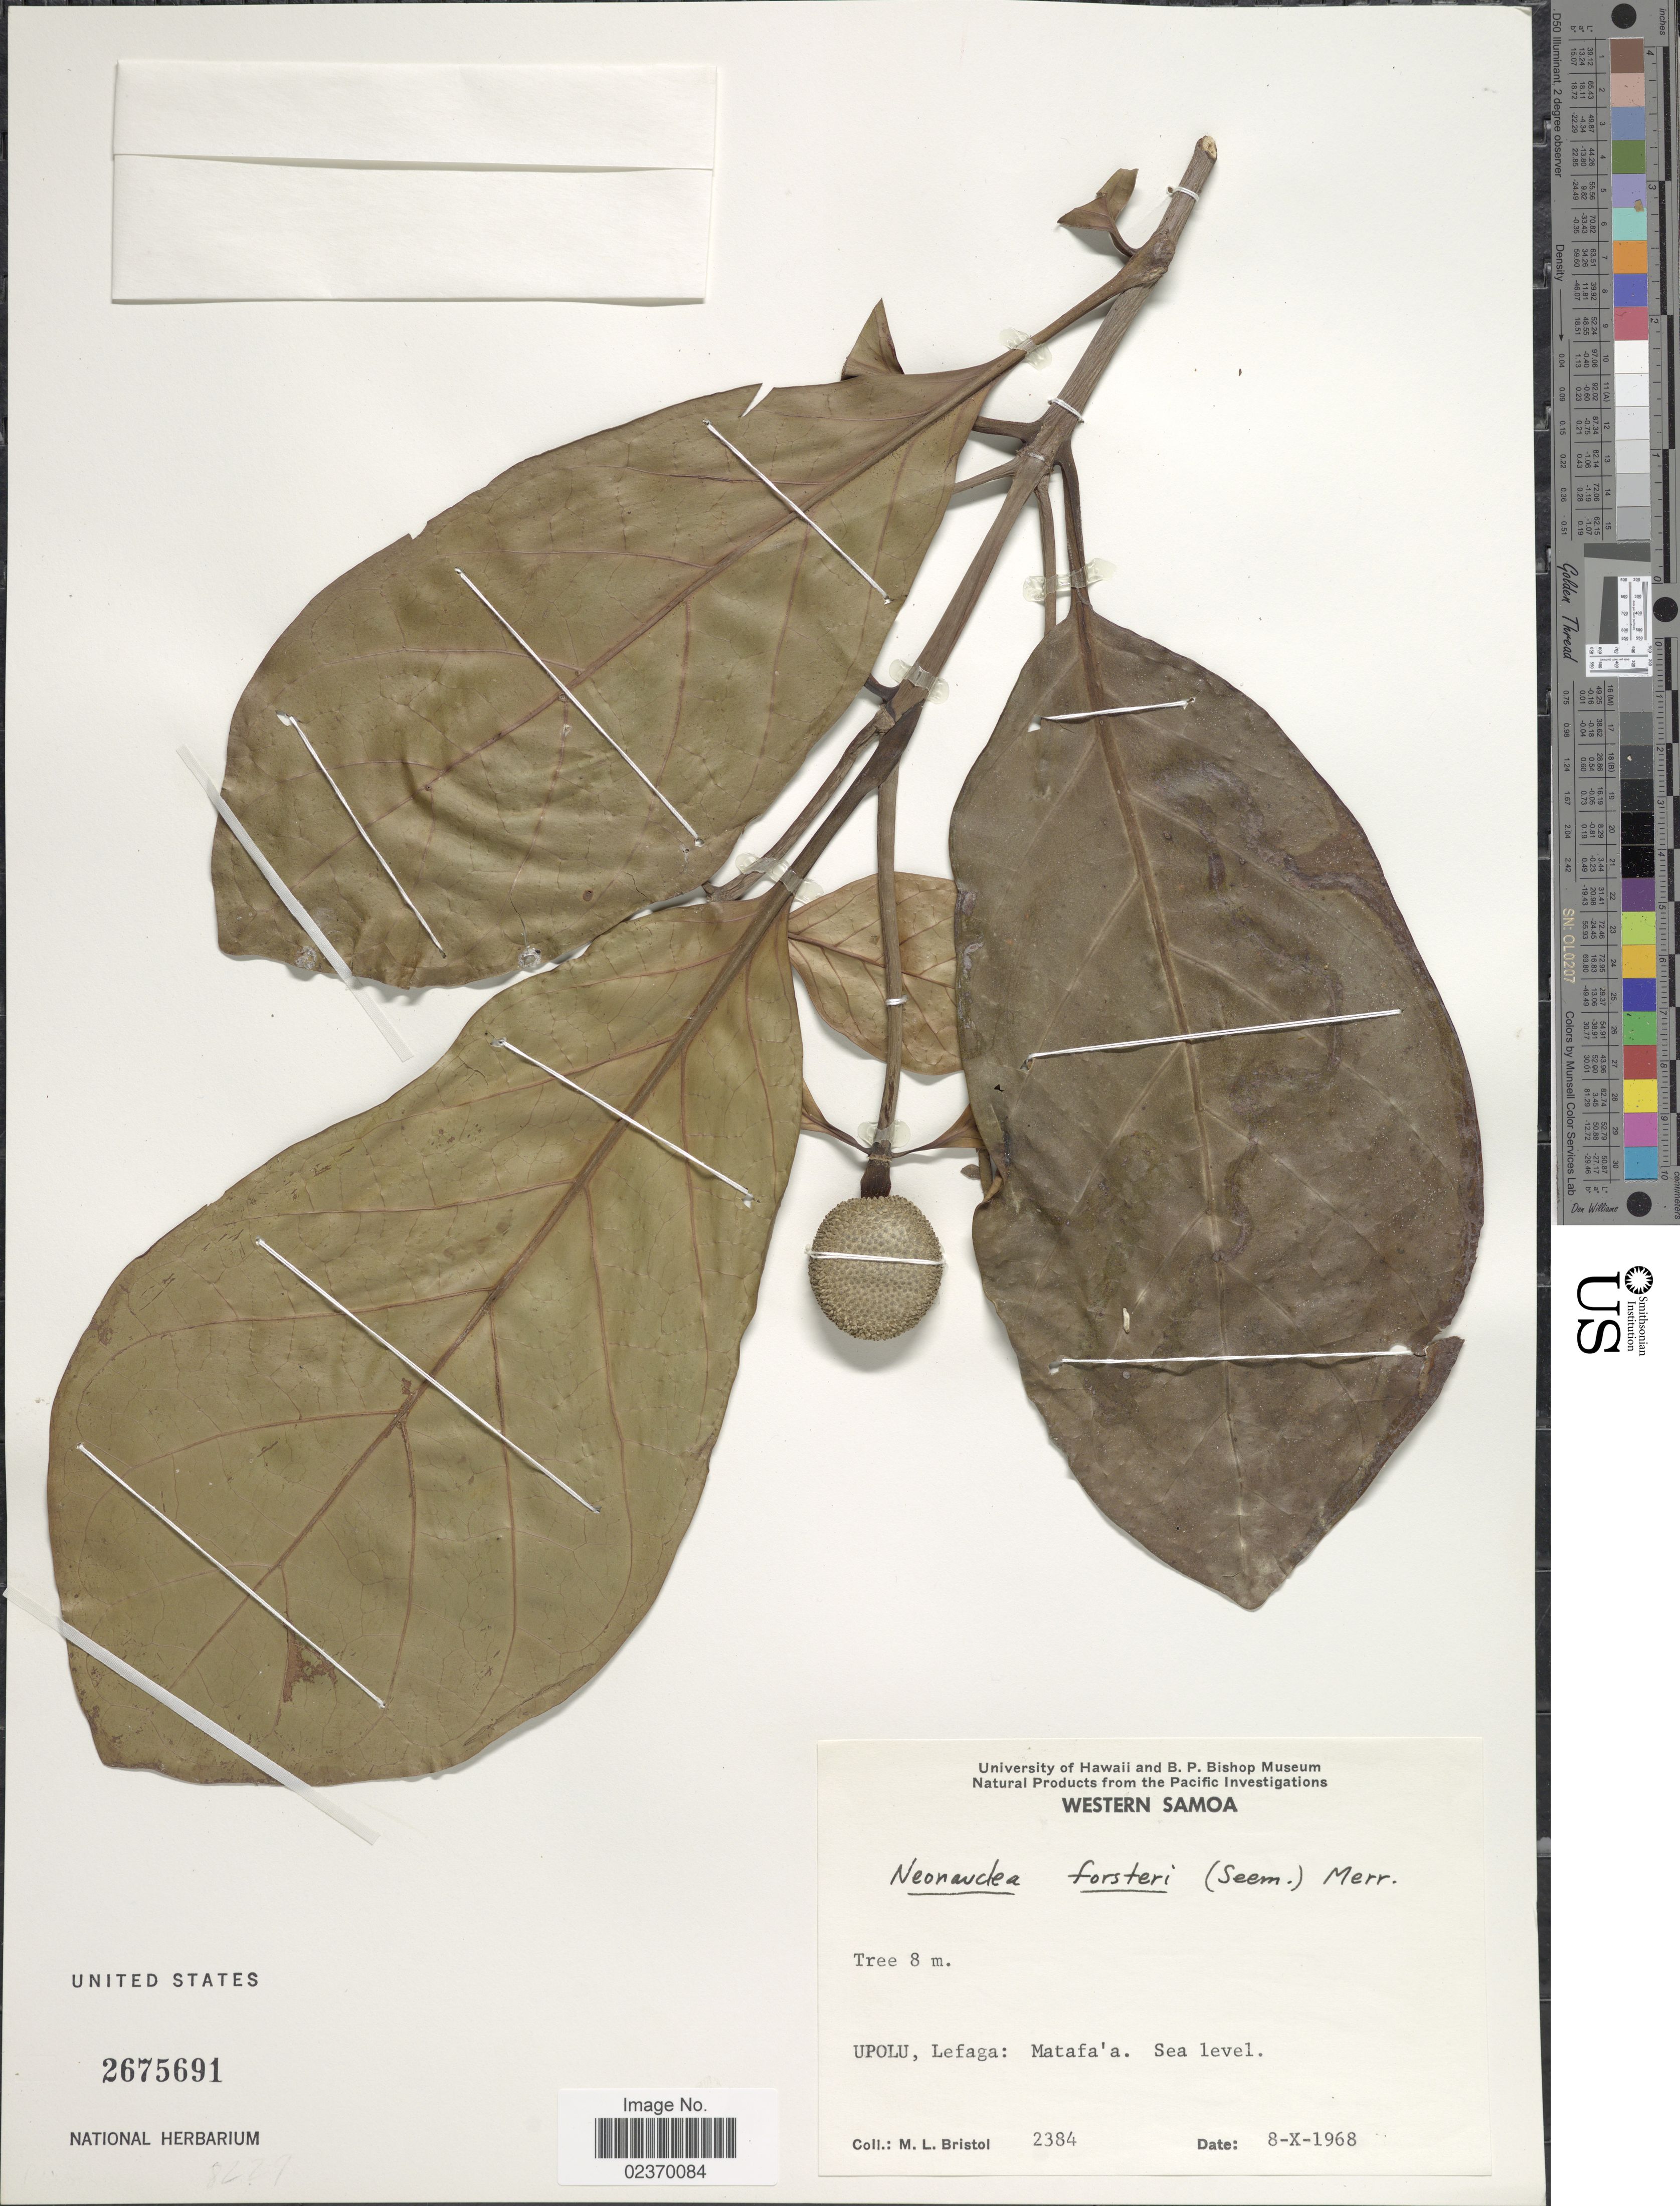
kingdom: Plantae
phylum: Tracheophyta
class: Magnoliopsida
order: Gentianales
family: Rubiaceae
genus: Neonauclea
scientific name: Neonauclea forsteri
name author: (Seem.) Merr.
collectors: M. L. Bristol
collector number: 2384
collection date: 1968-10-08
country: Samoa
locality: Upolu, Lefaga: Matafa'a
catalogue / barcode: US 2675691